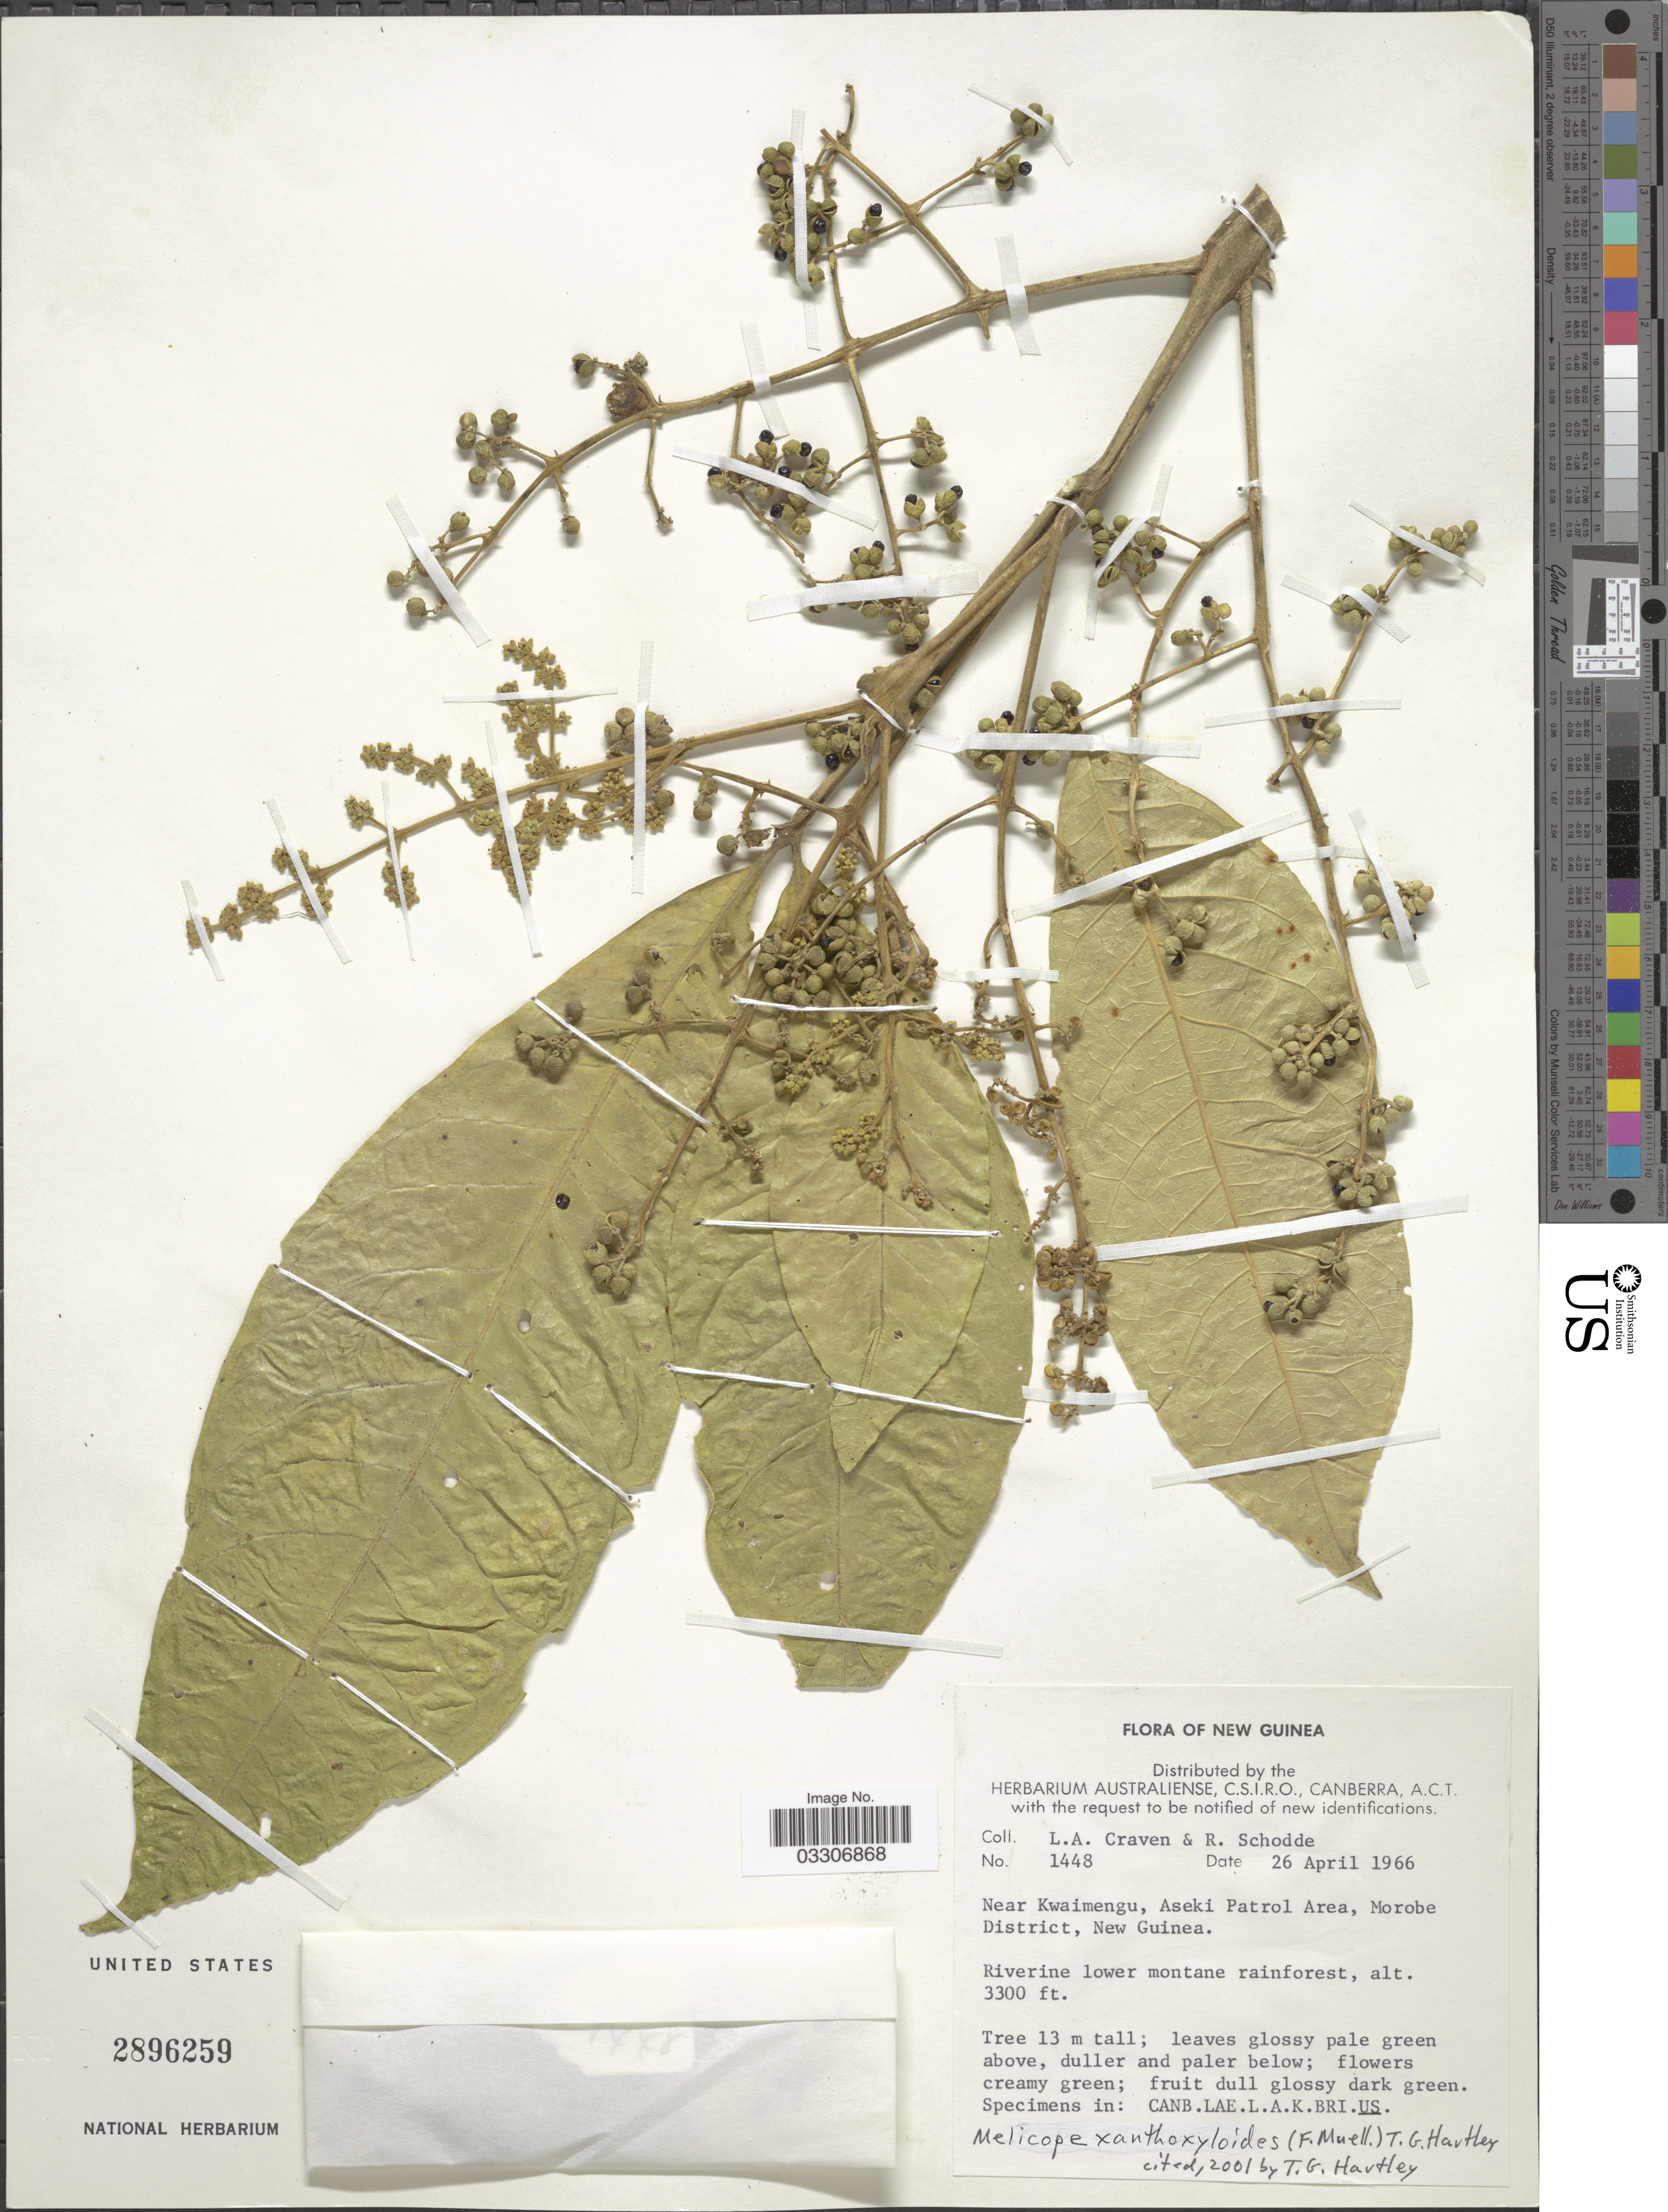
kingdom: Plantae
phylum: Tracheophyta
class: Magnoliopsida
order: Sapindales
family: Rutaceae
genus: Melicope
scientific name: Melicope xanthoxyloides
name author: (F. Muell.) T.G. Hartley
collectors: L. A. Craven & R. Schodde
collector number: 1448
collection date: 1966-04-26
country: Papua New Guinea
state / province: Morobe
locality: New Guinea. Near Kwaimengu, Aseki, Patrol Area, Morobe District, New Guinea.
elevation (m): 1006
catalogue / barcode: US 2896259